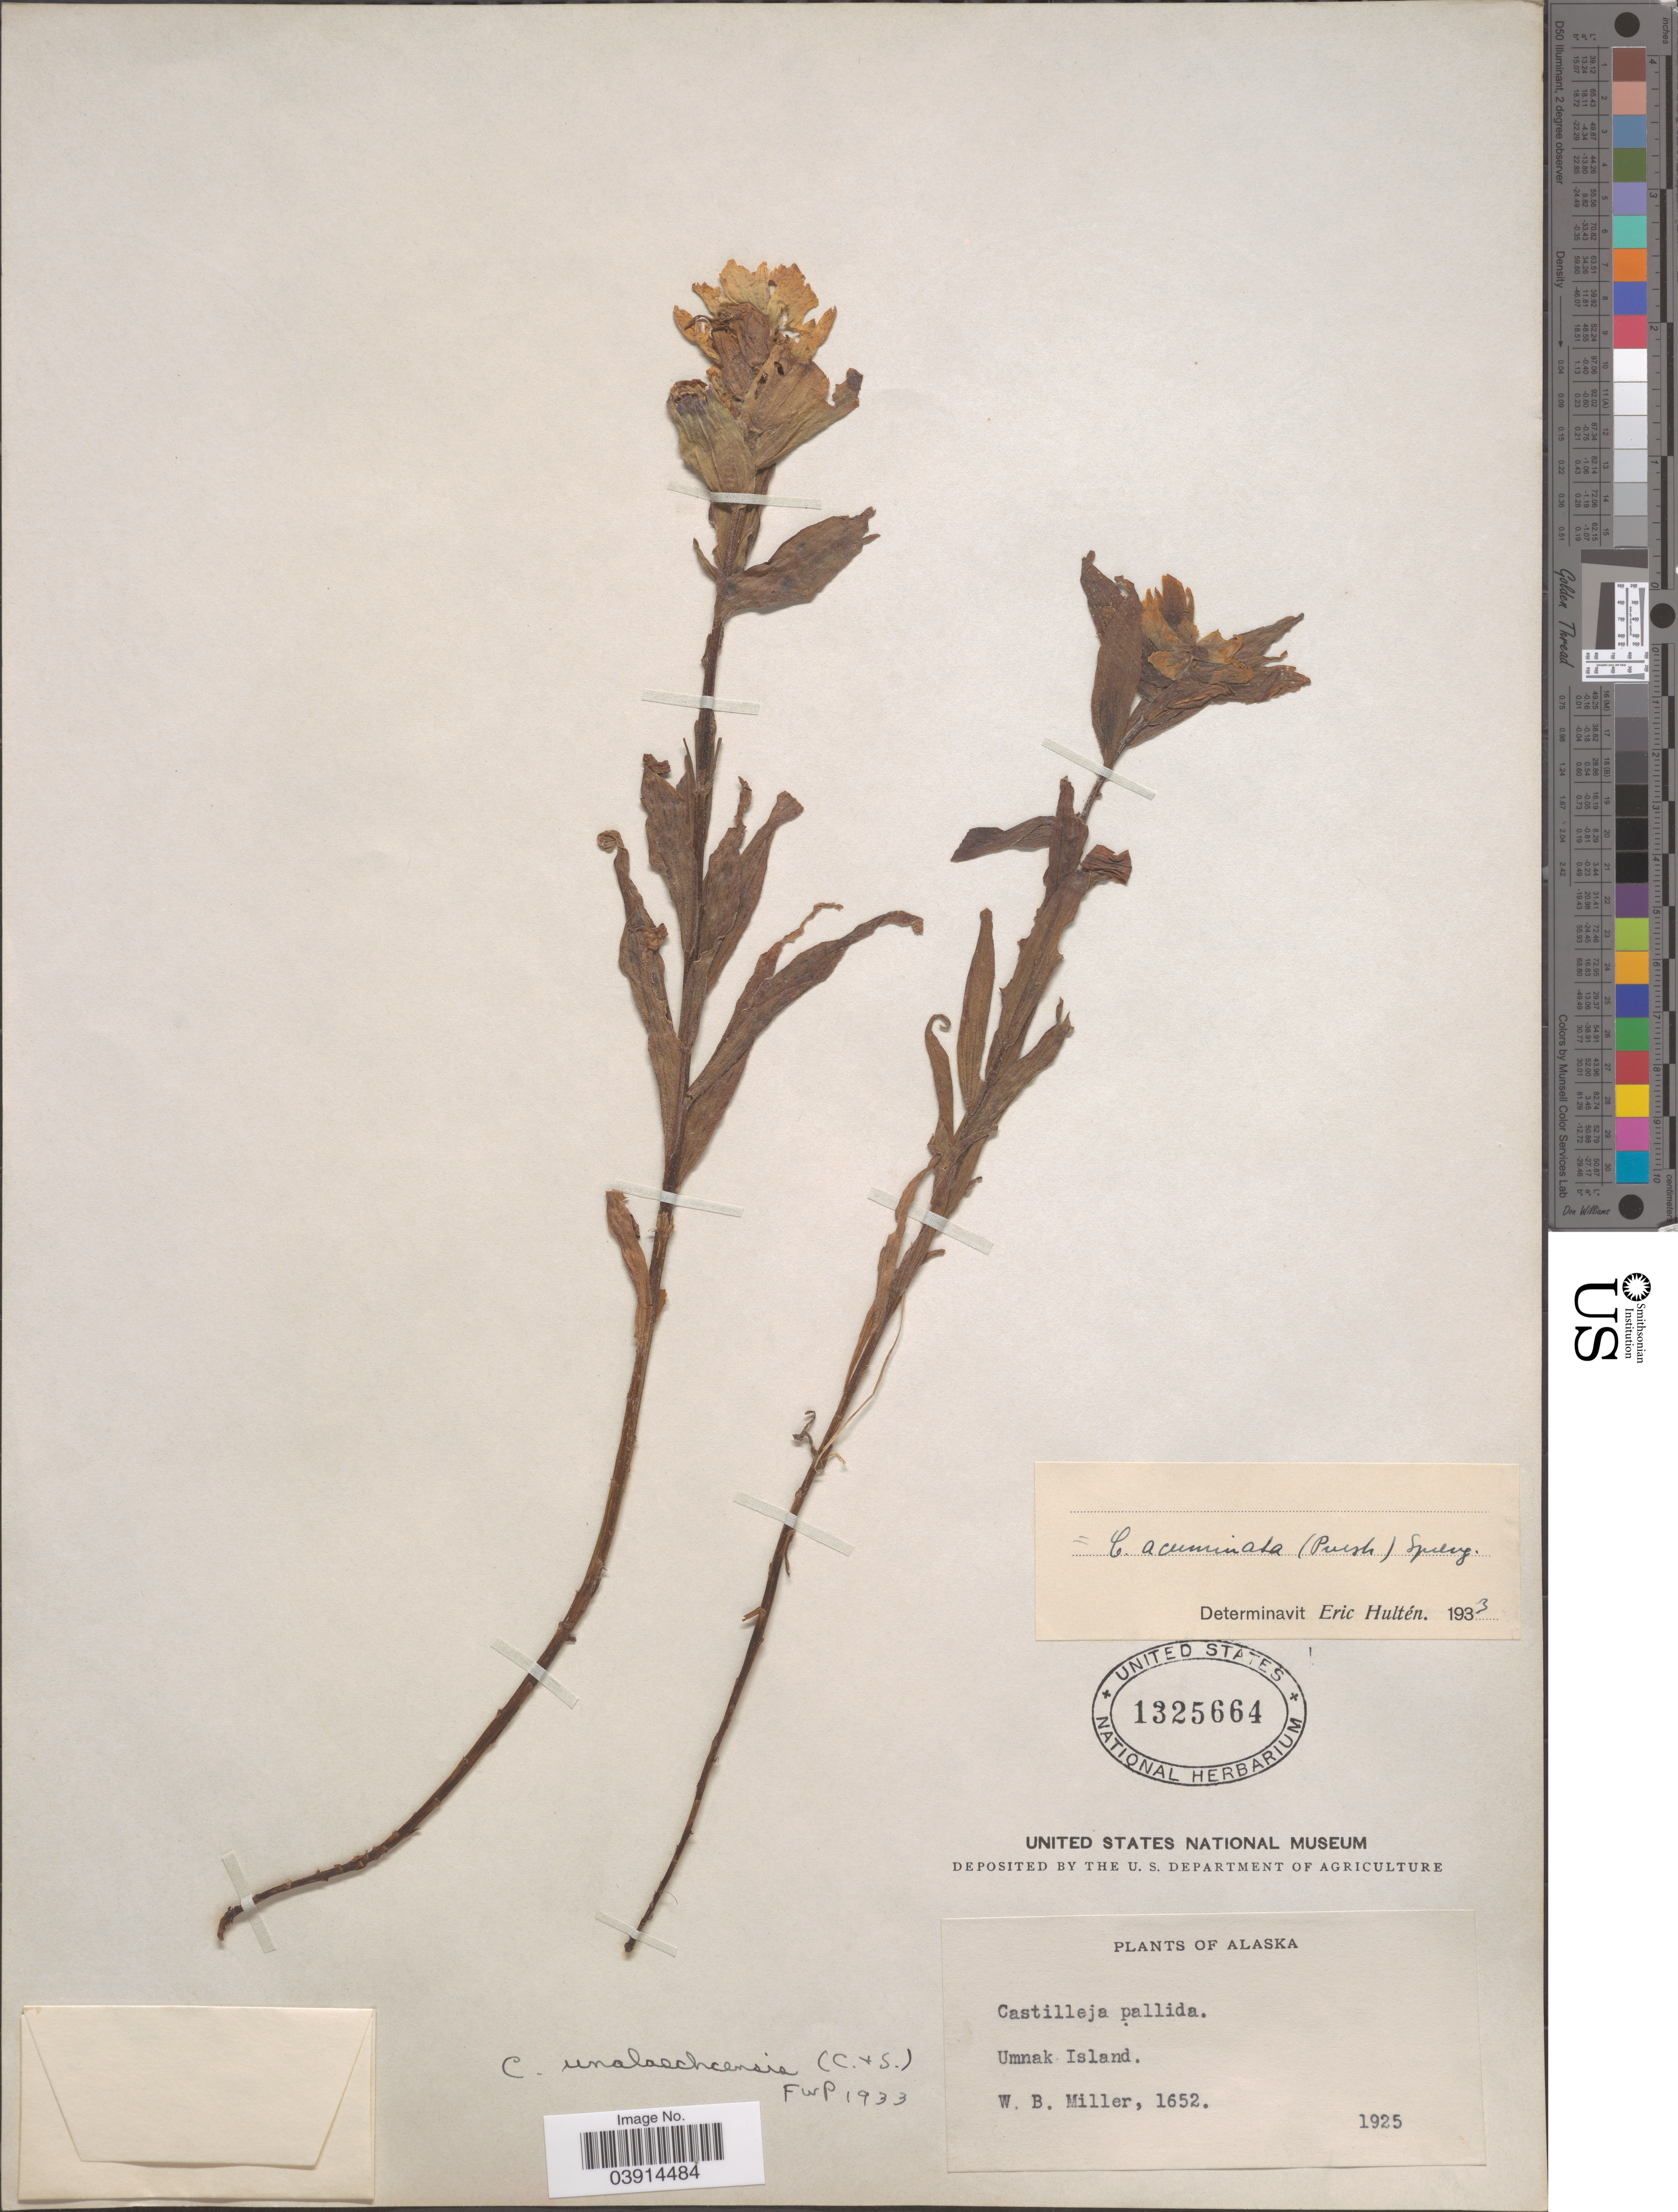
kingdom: Plantae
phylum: Tracheophyta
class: Magnoliopsida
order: Lamiales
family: Orobanchaceae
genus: Castilleja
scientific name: Castilleja unalaschcensis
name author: (Cham. & Schltdl.) Malte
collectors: W. Miller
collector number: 1652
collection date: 1925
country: United States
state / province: Alaska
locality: Umnak Island.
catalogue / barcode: US 1325664